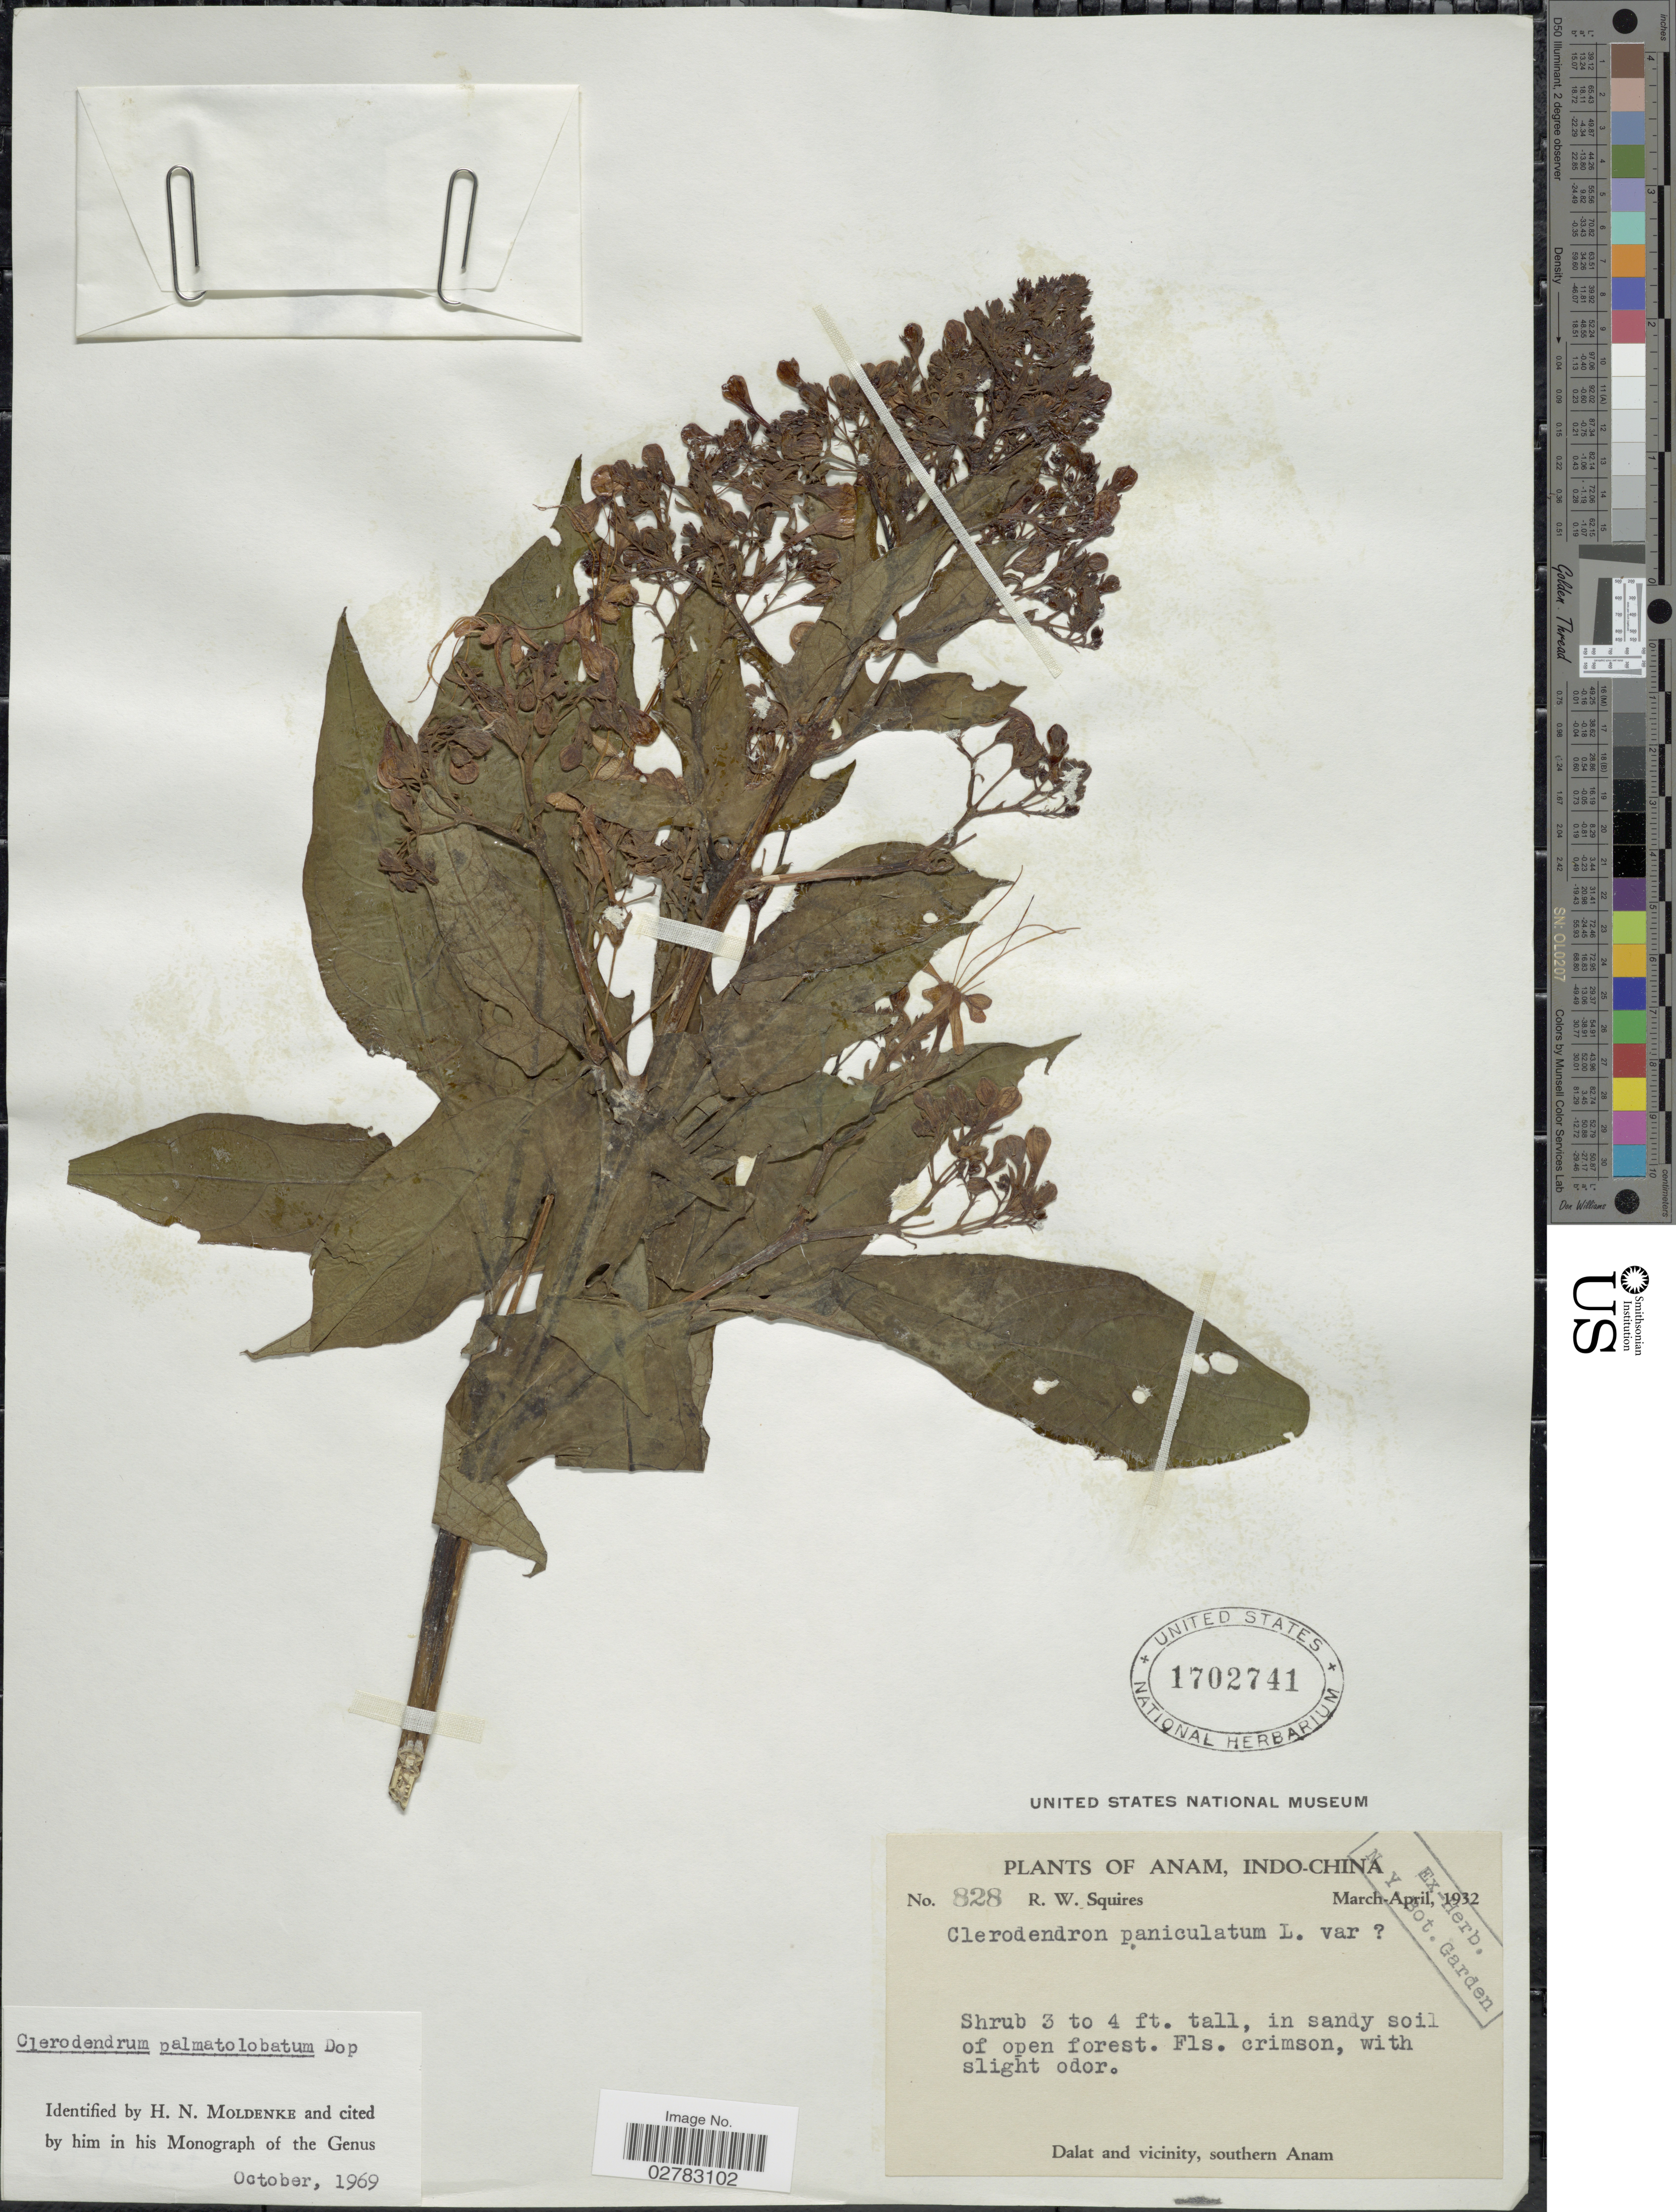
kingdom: Plantae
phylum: Tracheophyta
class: Magnoliopsida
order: Lamiales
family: Lamiaceae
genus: Clerodendrum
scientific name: Clerodendrum palmatolobatum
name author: Dop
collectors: R. Squires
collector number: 828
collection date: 1932-03/1932-04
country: Vietnam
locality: Anam, Indo-China. Dalat and vicinity, southern Anam.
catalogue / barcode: US 1702741